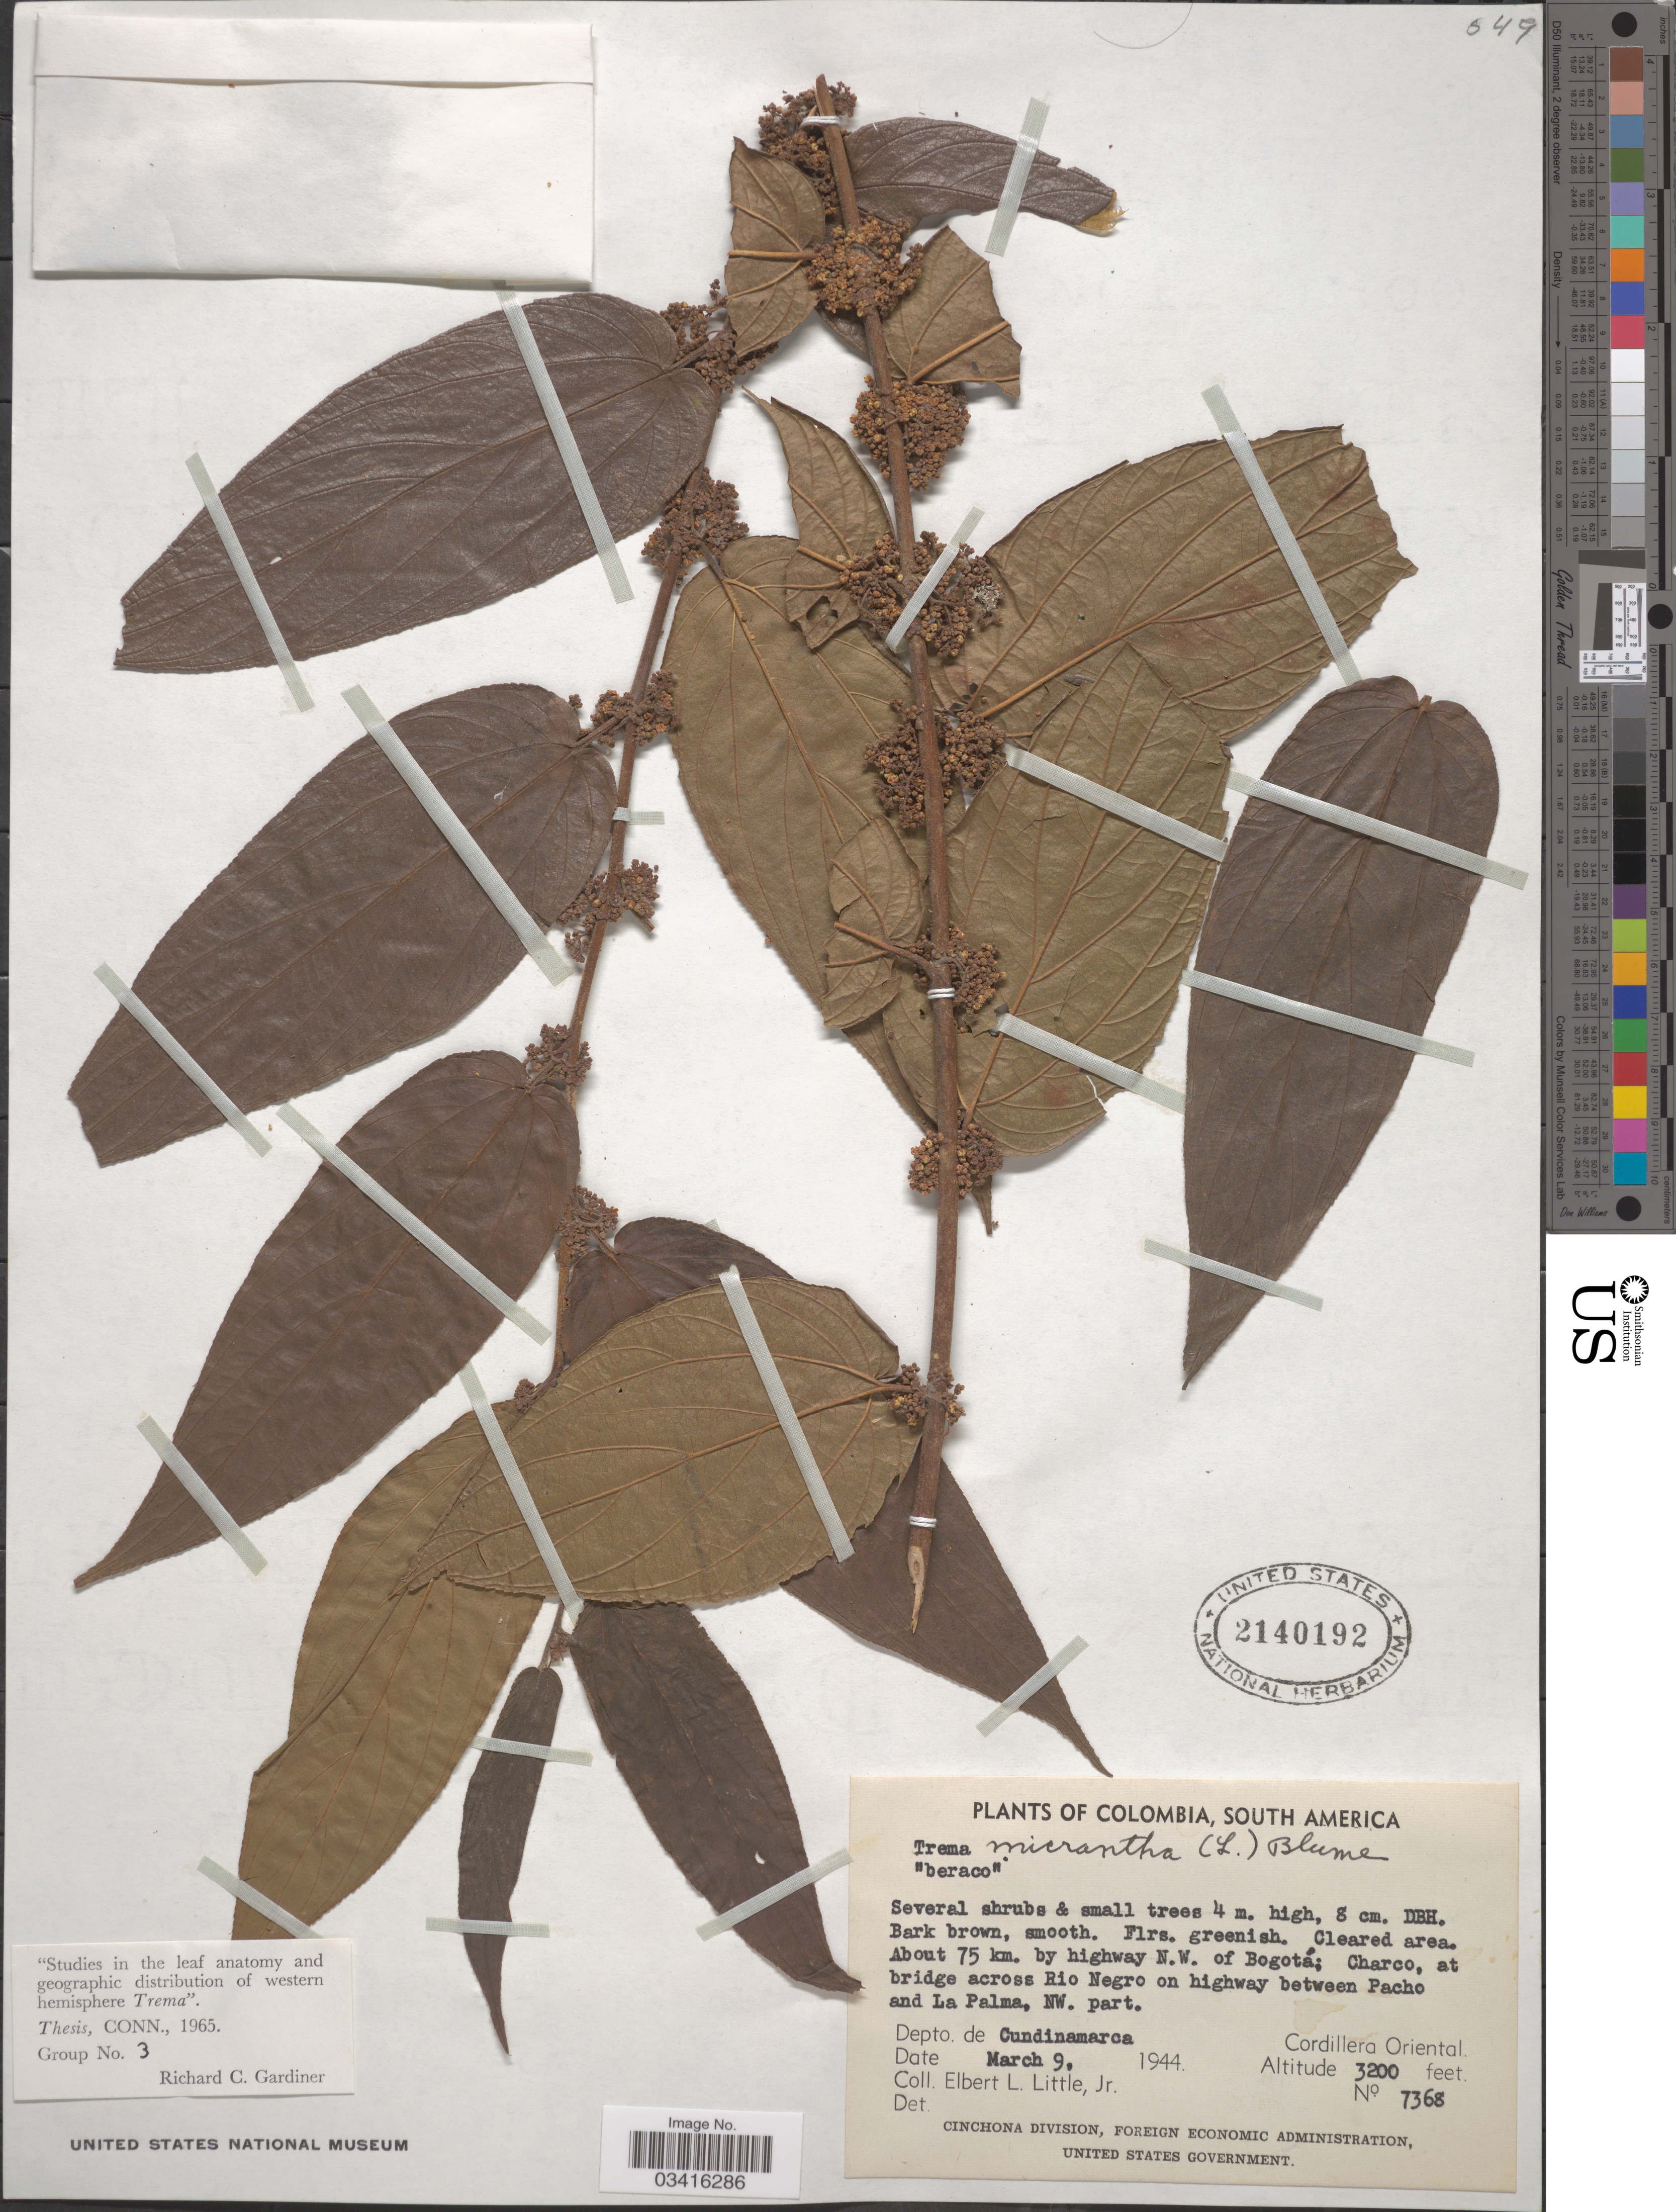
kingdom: Plantae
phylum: Tracheophyta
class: Magnoliopsida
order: Rosales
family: Cannabaceae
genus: Trema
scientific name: Trema micranthum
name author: (L.) Blume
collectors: E. L. Little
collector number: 7368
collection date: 1944-03-09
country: Colombia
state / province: Cundinamarca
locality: About 75 km. by highway N.W. of Bogotá; Charco, at bridge across Rio Negro on highway between Pacho and La Palma, NW. part. Depto. de Cundinamarca. Cordillera Oriental.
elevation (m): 975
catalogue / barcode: US 2140192